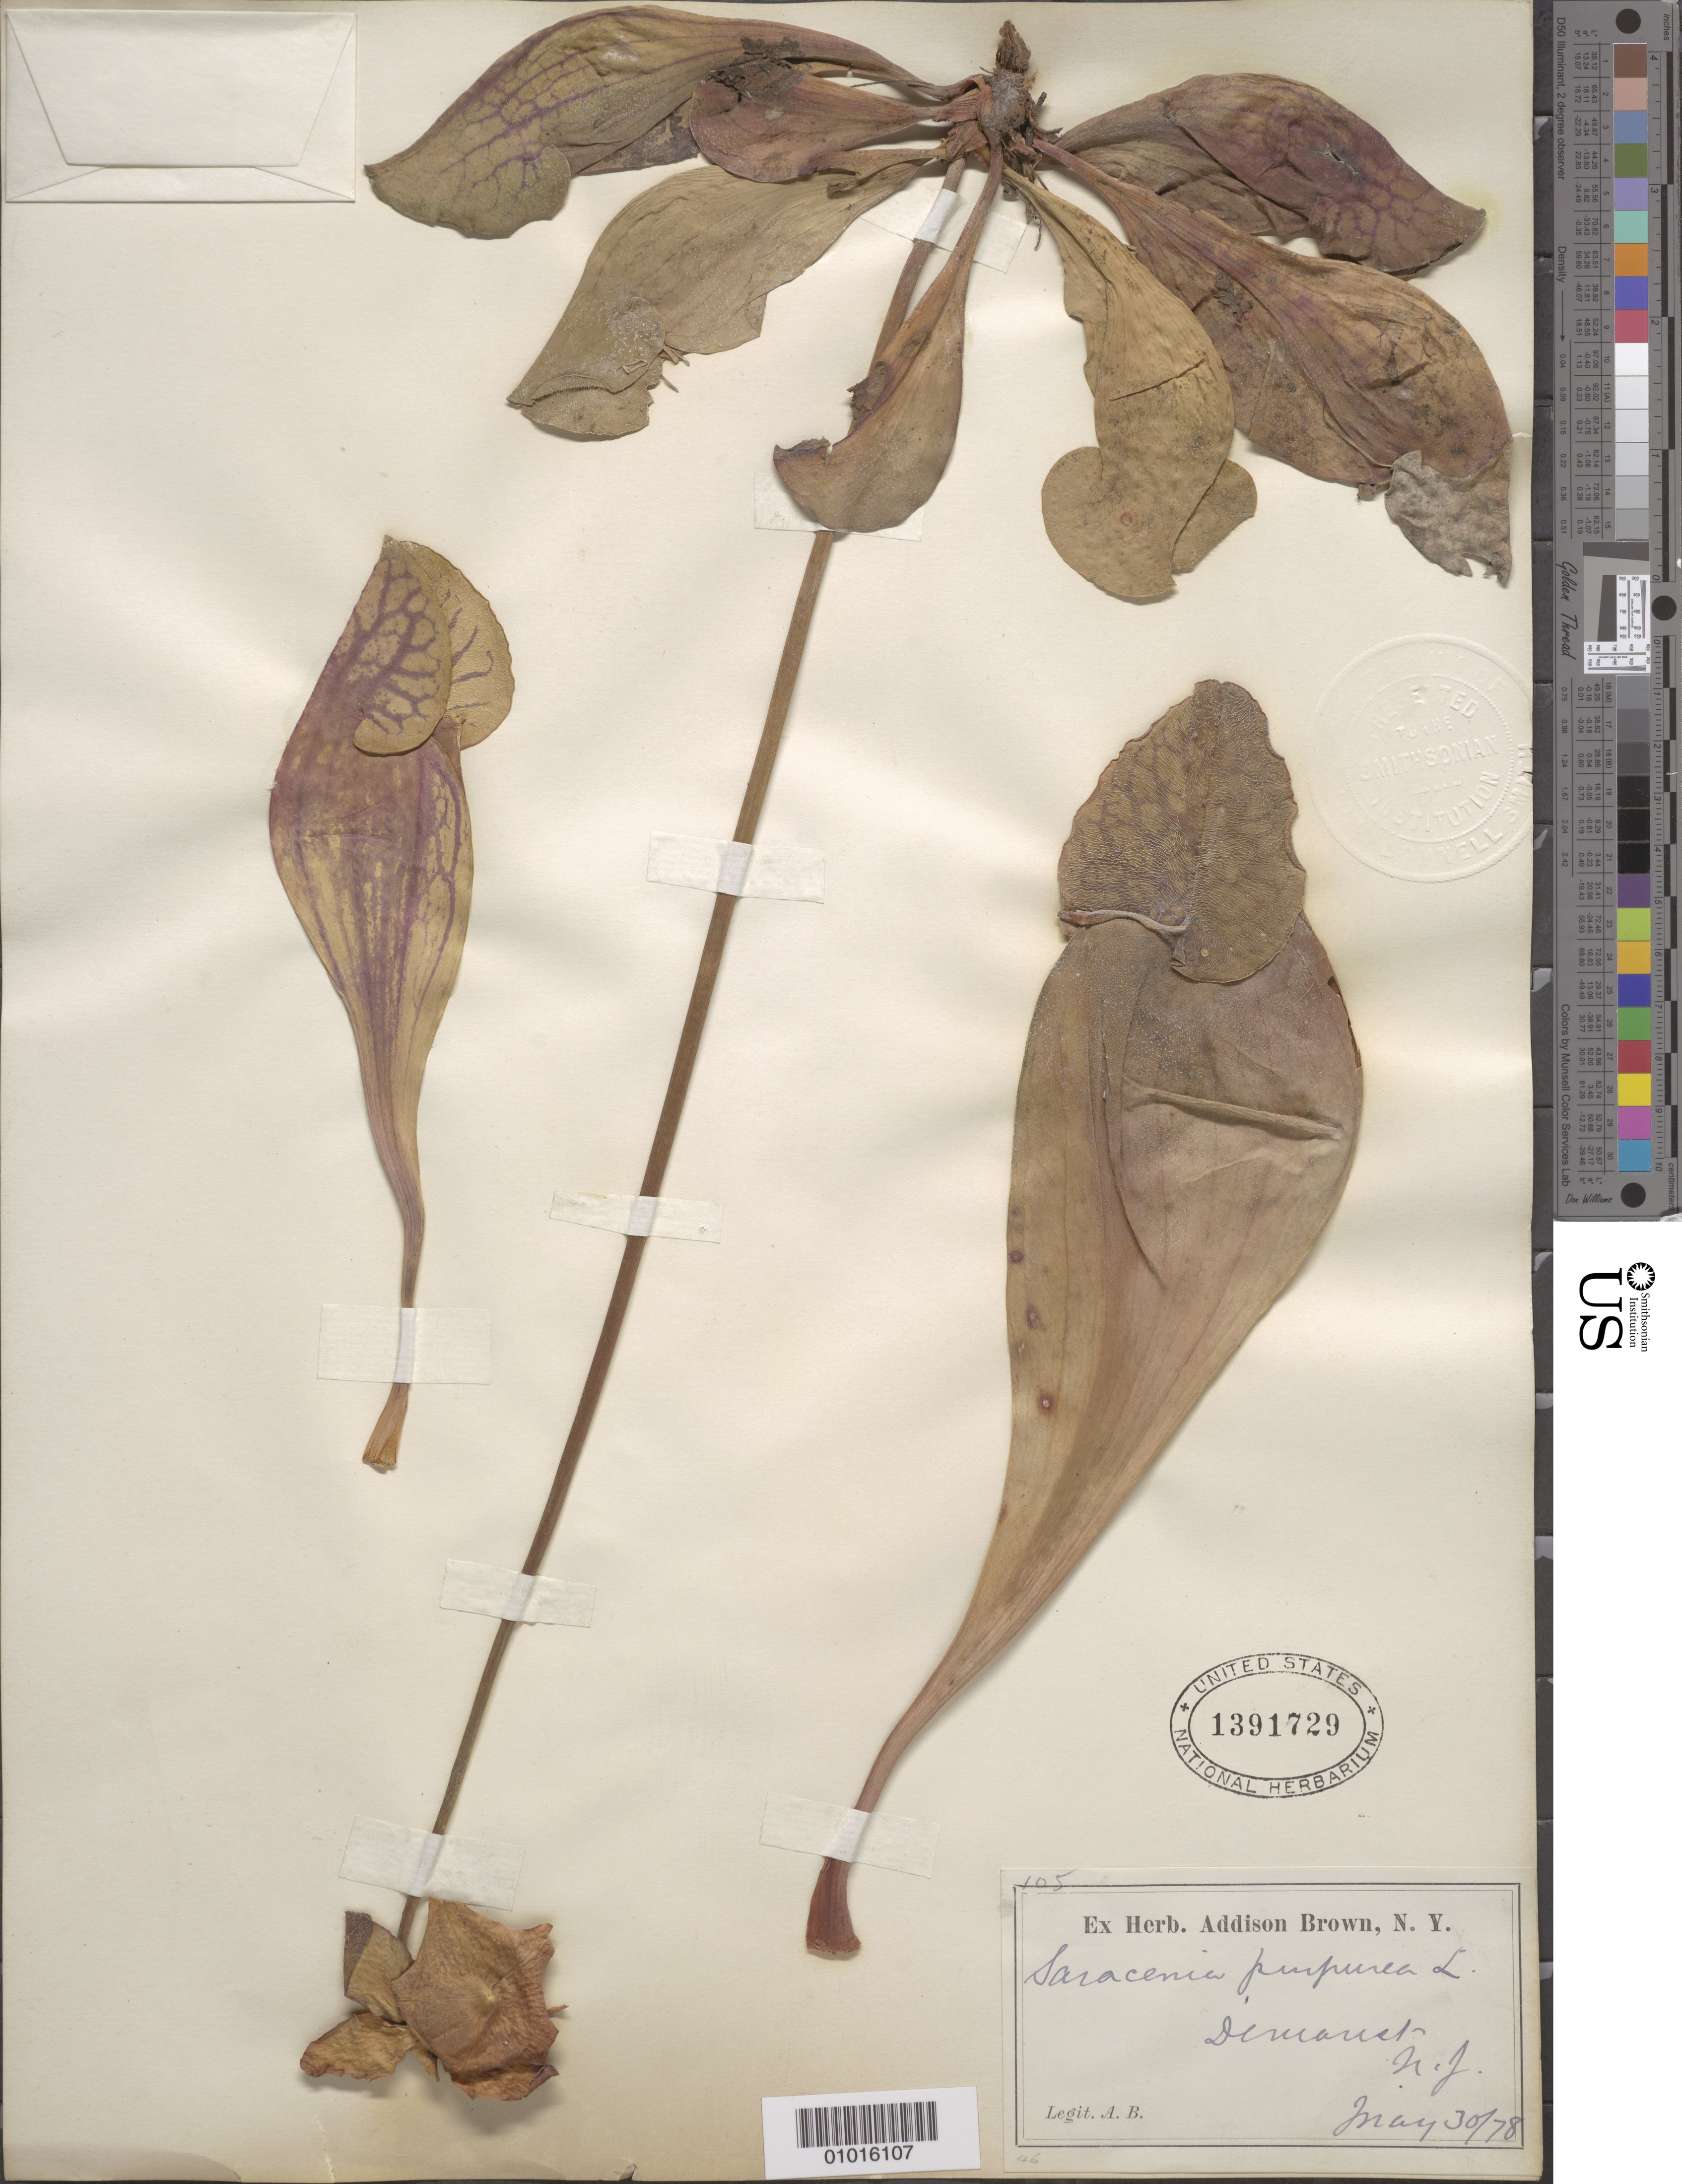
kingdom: Plantae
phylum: Tracheophyta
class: Magnoliopsida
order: Ericales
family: Sarraceniaceae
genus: Sarracenia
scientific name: Sarracenia purpurea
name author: L.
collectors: A. Brown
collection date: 1878-05-30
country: United States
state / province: New Jersey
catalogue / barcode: US 1391729